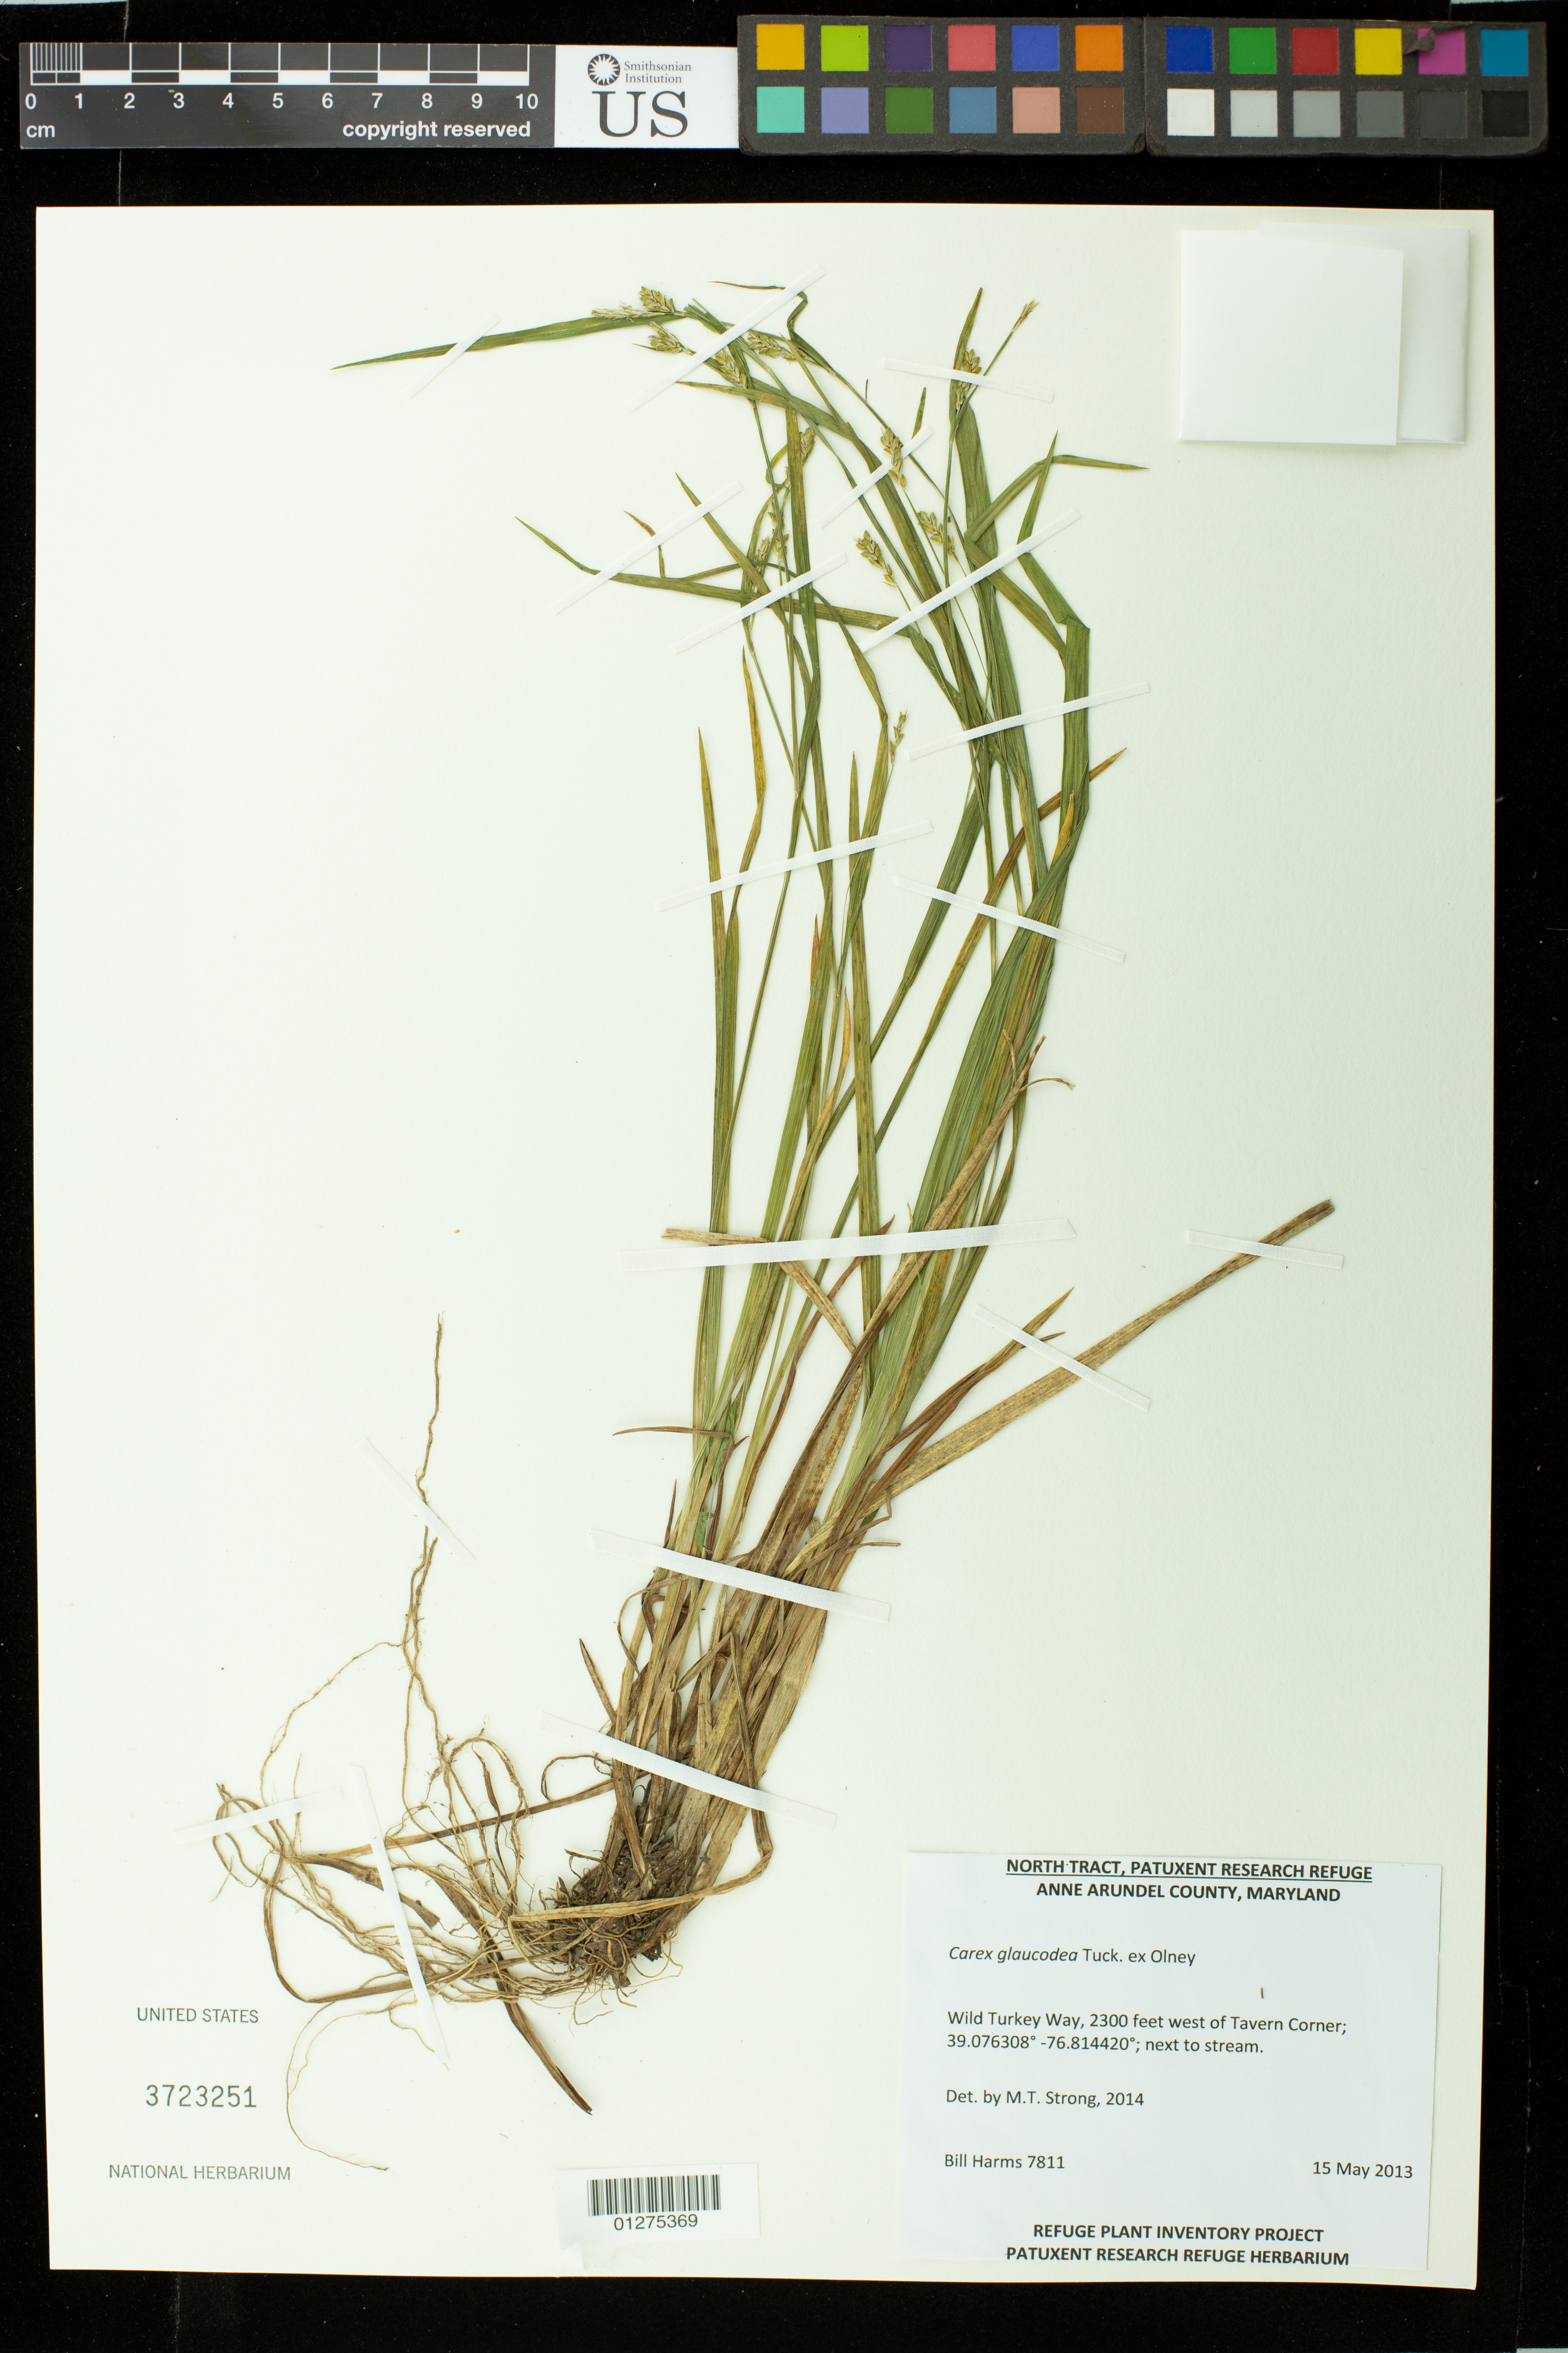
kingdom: Plantae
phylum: Tracheophyta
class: Liliopsida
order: Poales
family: Cyperaceae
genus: Carex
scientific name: Carex glaucodea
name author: Tuck. ex Olney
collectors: B. Harms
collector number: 7811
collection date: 2013-05-15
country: United States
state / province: Maryland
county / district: Anne Arundel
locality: Wild Turkey way, 2300 feet west of Tavern Corner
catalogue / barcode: US 372351